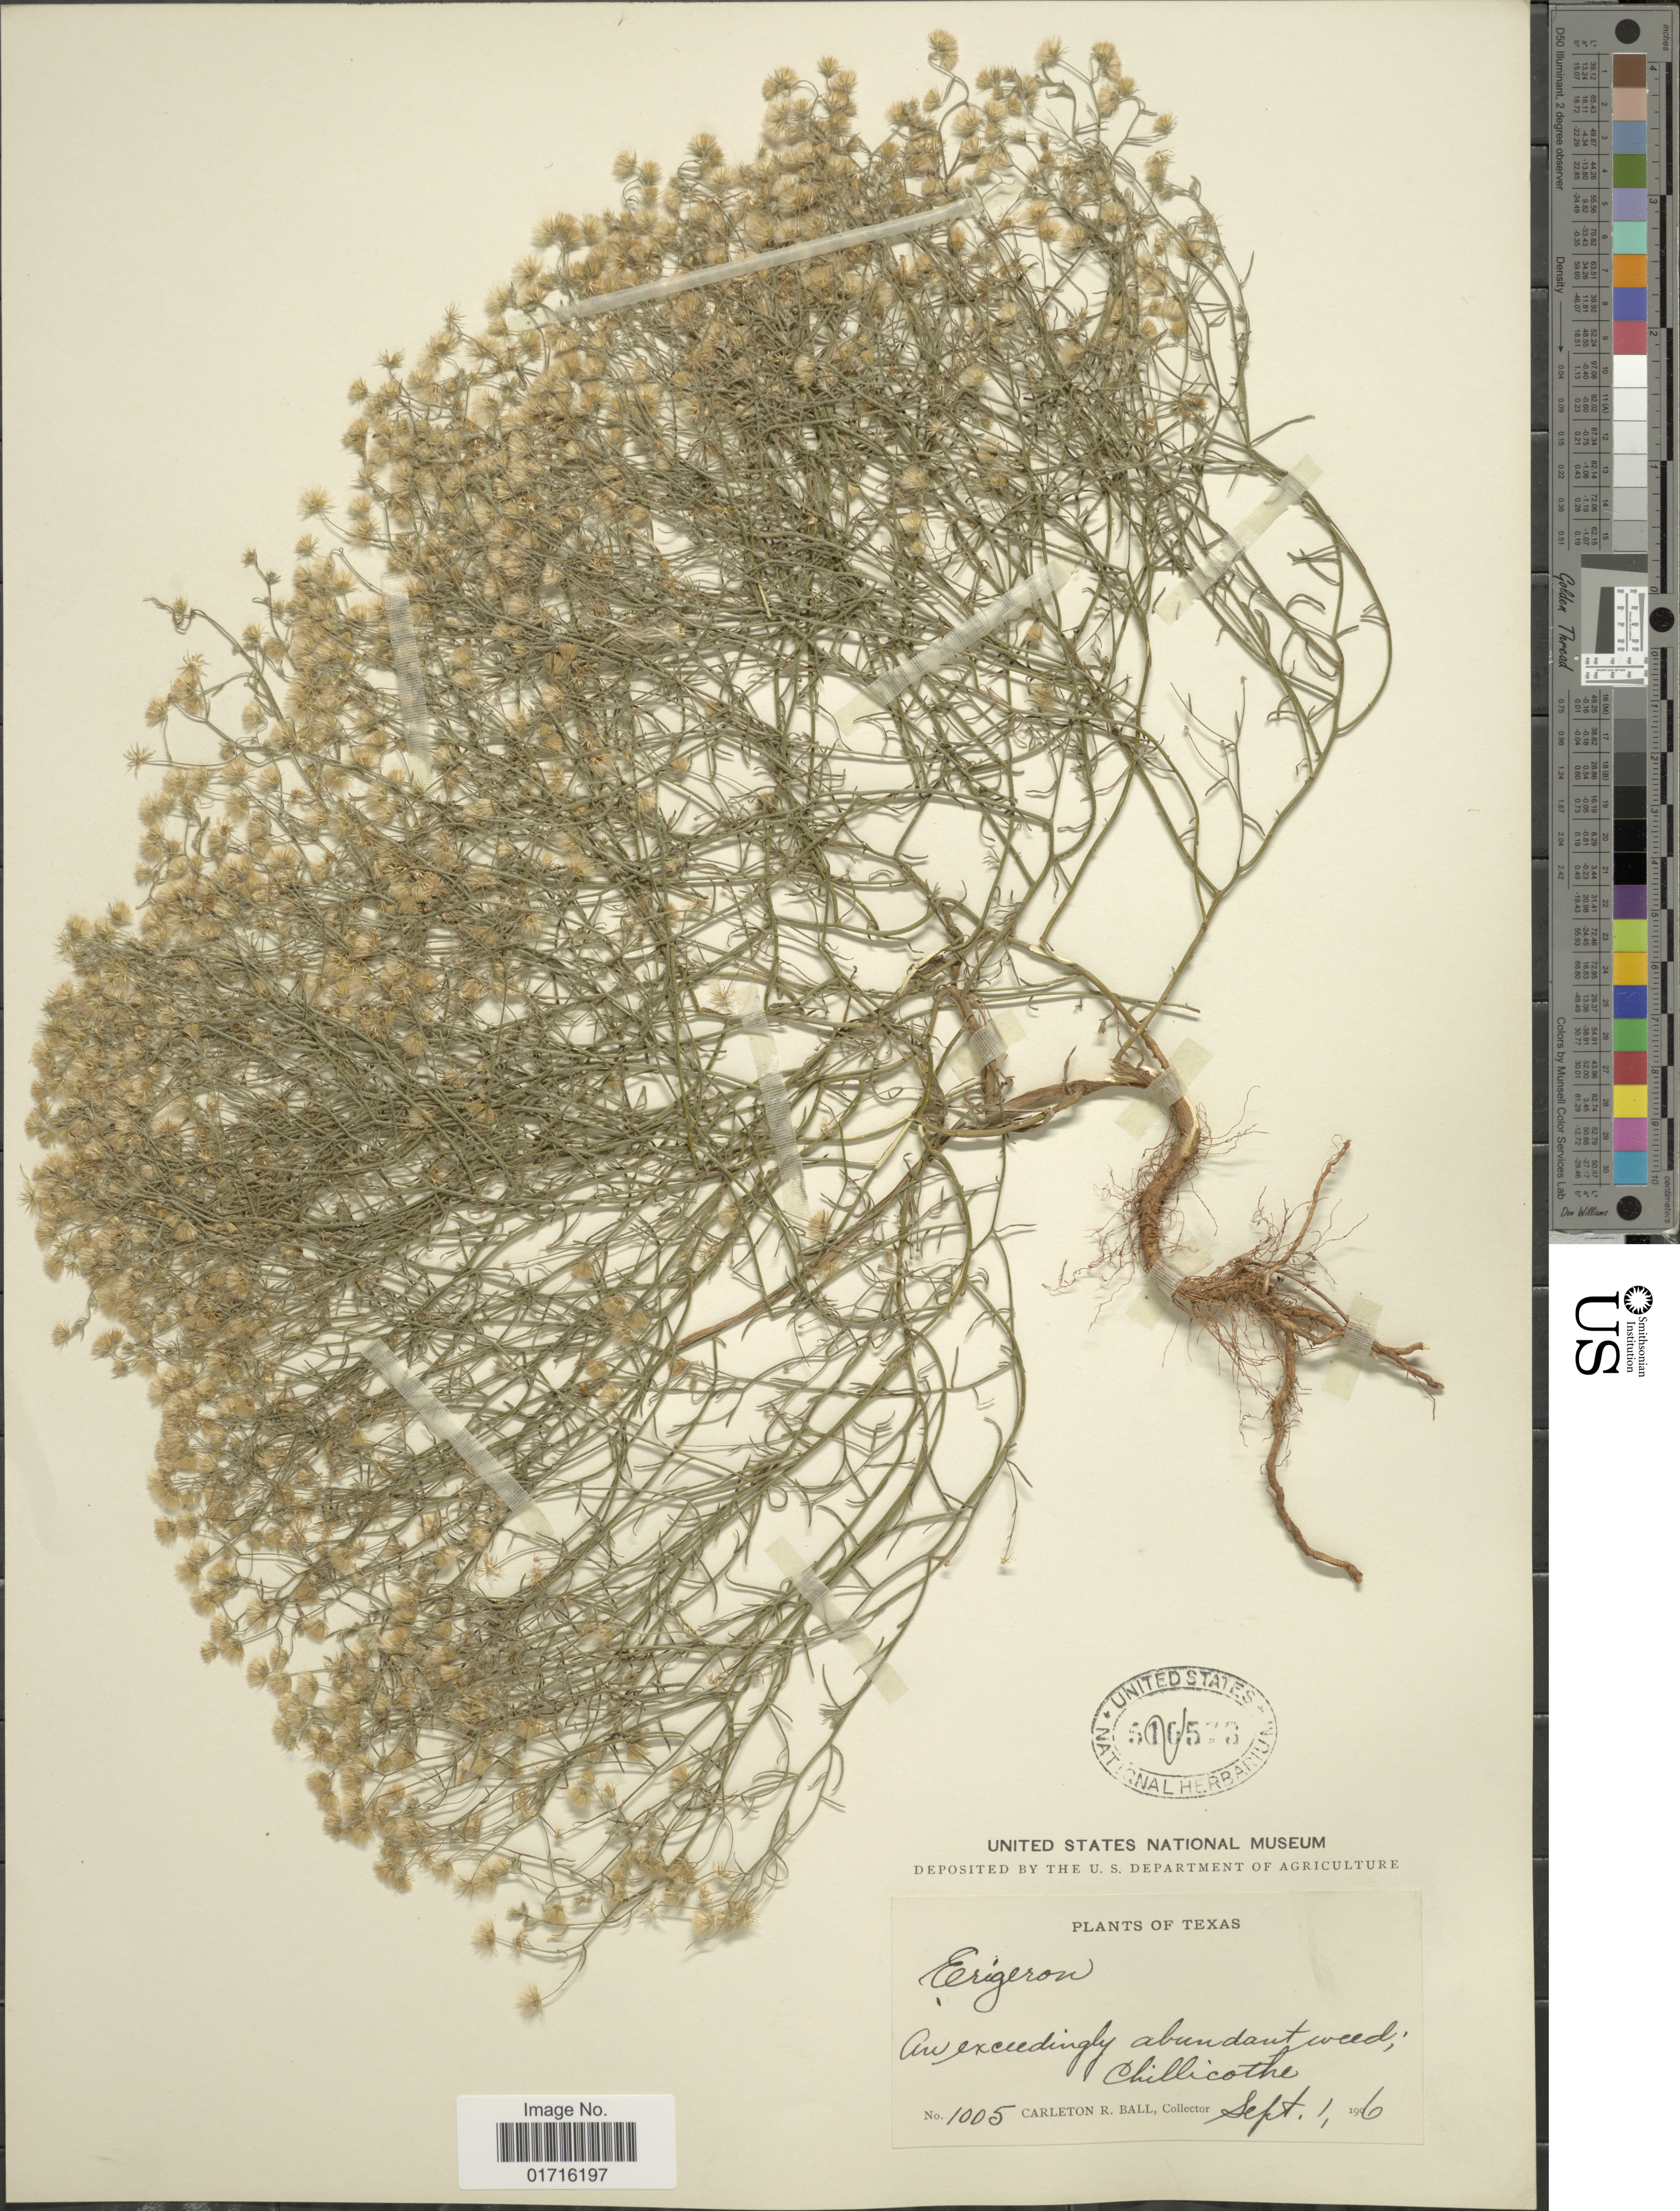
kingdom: Plantae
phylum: Tracheophyta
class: Magnoliopsida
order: Asterales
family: Asteraceae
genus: Conyza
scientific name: Conyza divaricata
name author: Spreng.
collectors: C. R. Ball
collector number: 1005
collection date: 1906-09-01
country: United States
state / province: Texas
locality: Chillicothe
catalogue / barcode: US 516573